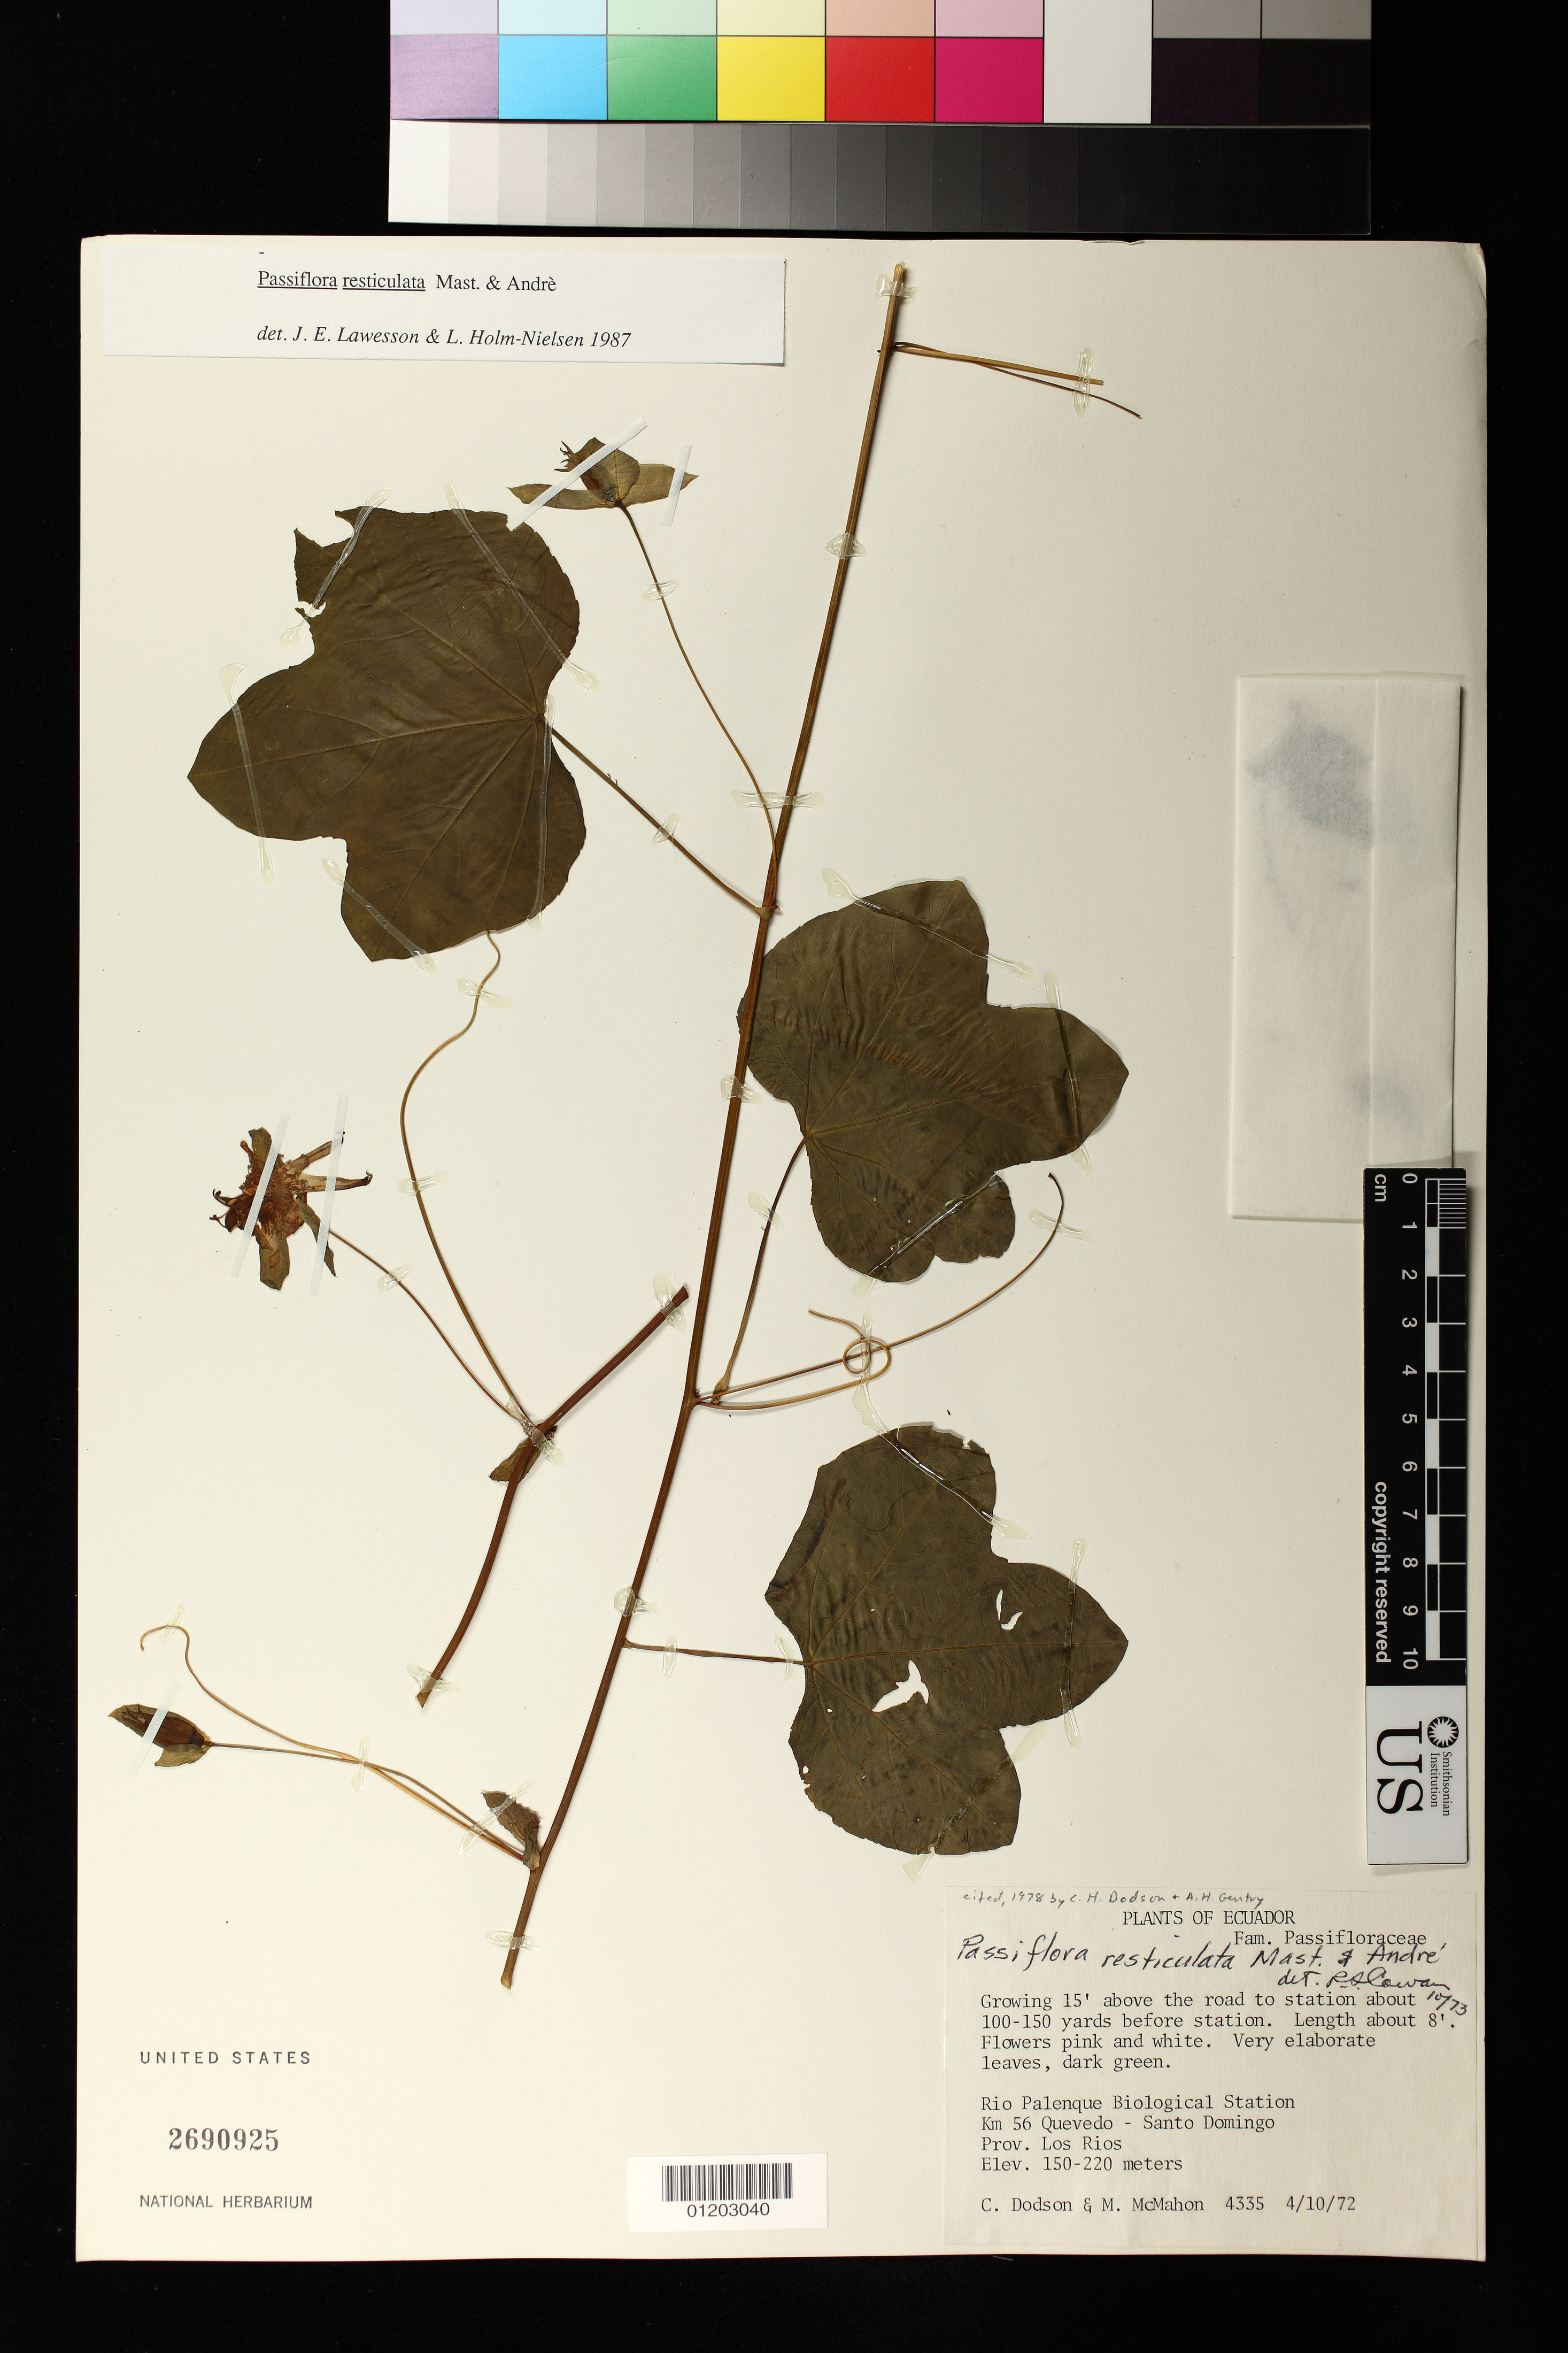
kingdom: Plantae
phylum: Tracheophyta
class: Magnoliopsida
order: Malpighiales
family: Passifloraceae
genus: Passiflora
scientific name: Passiflora resticulata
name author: Mast. & André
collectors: C. Dodson & M. McMahon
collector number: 4335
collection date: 1972-04-10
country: Ecuador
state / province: Los Rios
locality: Growing 15' above the road to station about 100-150 yards before staton.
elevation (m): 150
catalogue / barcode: US 2690925